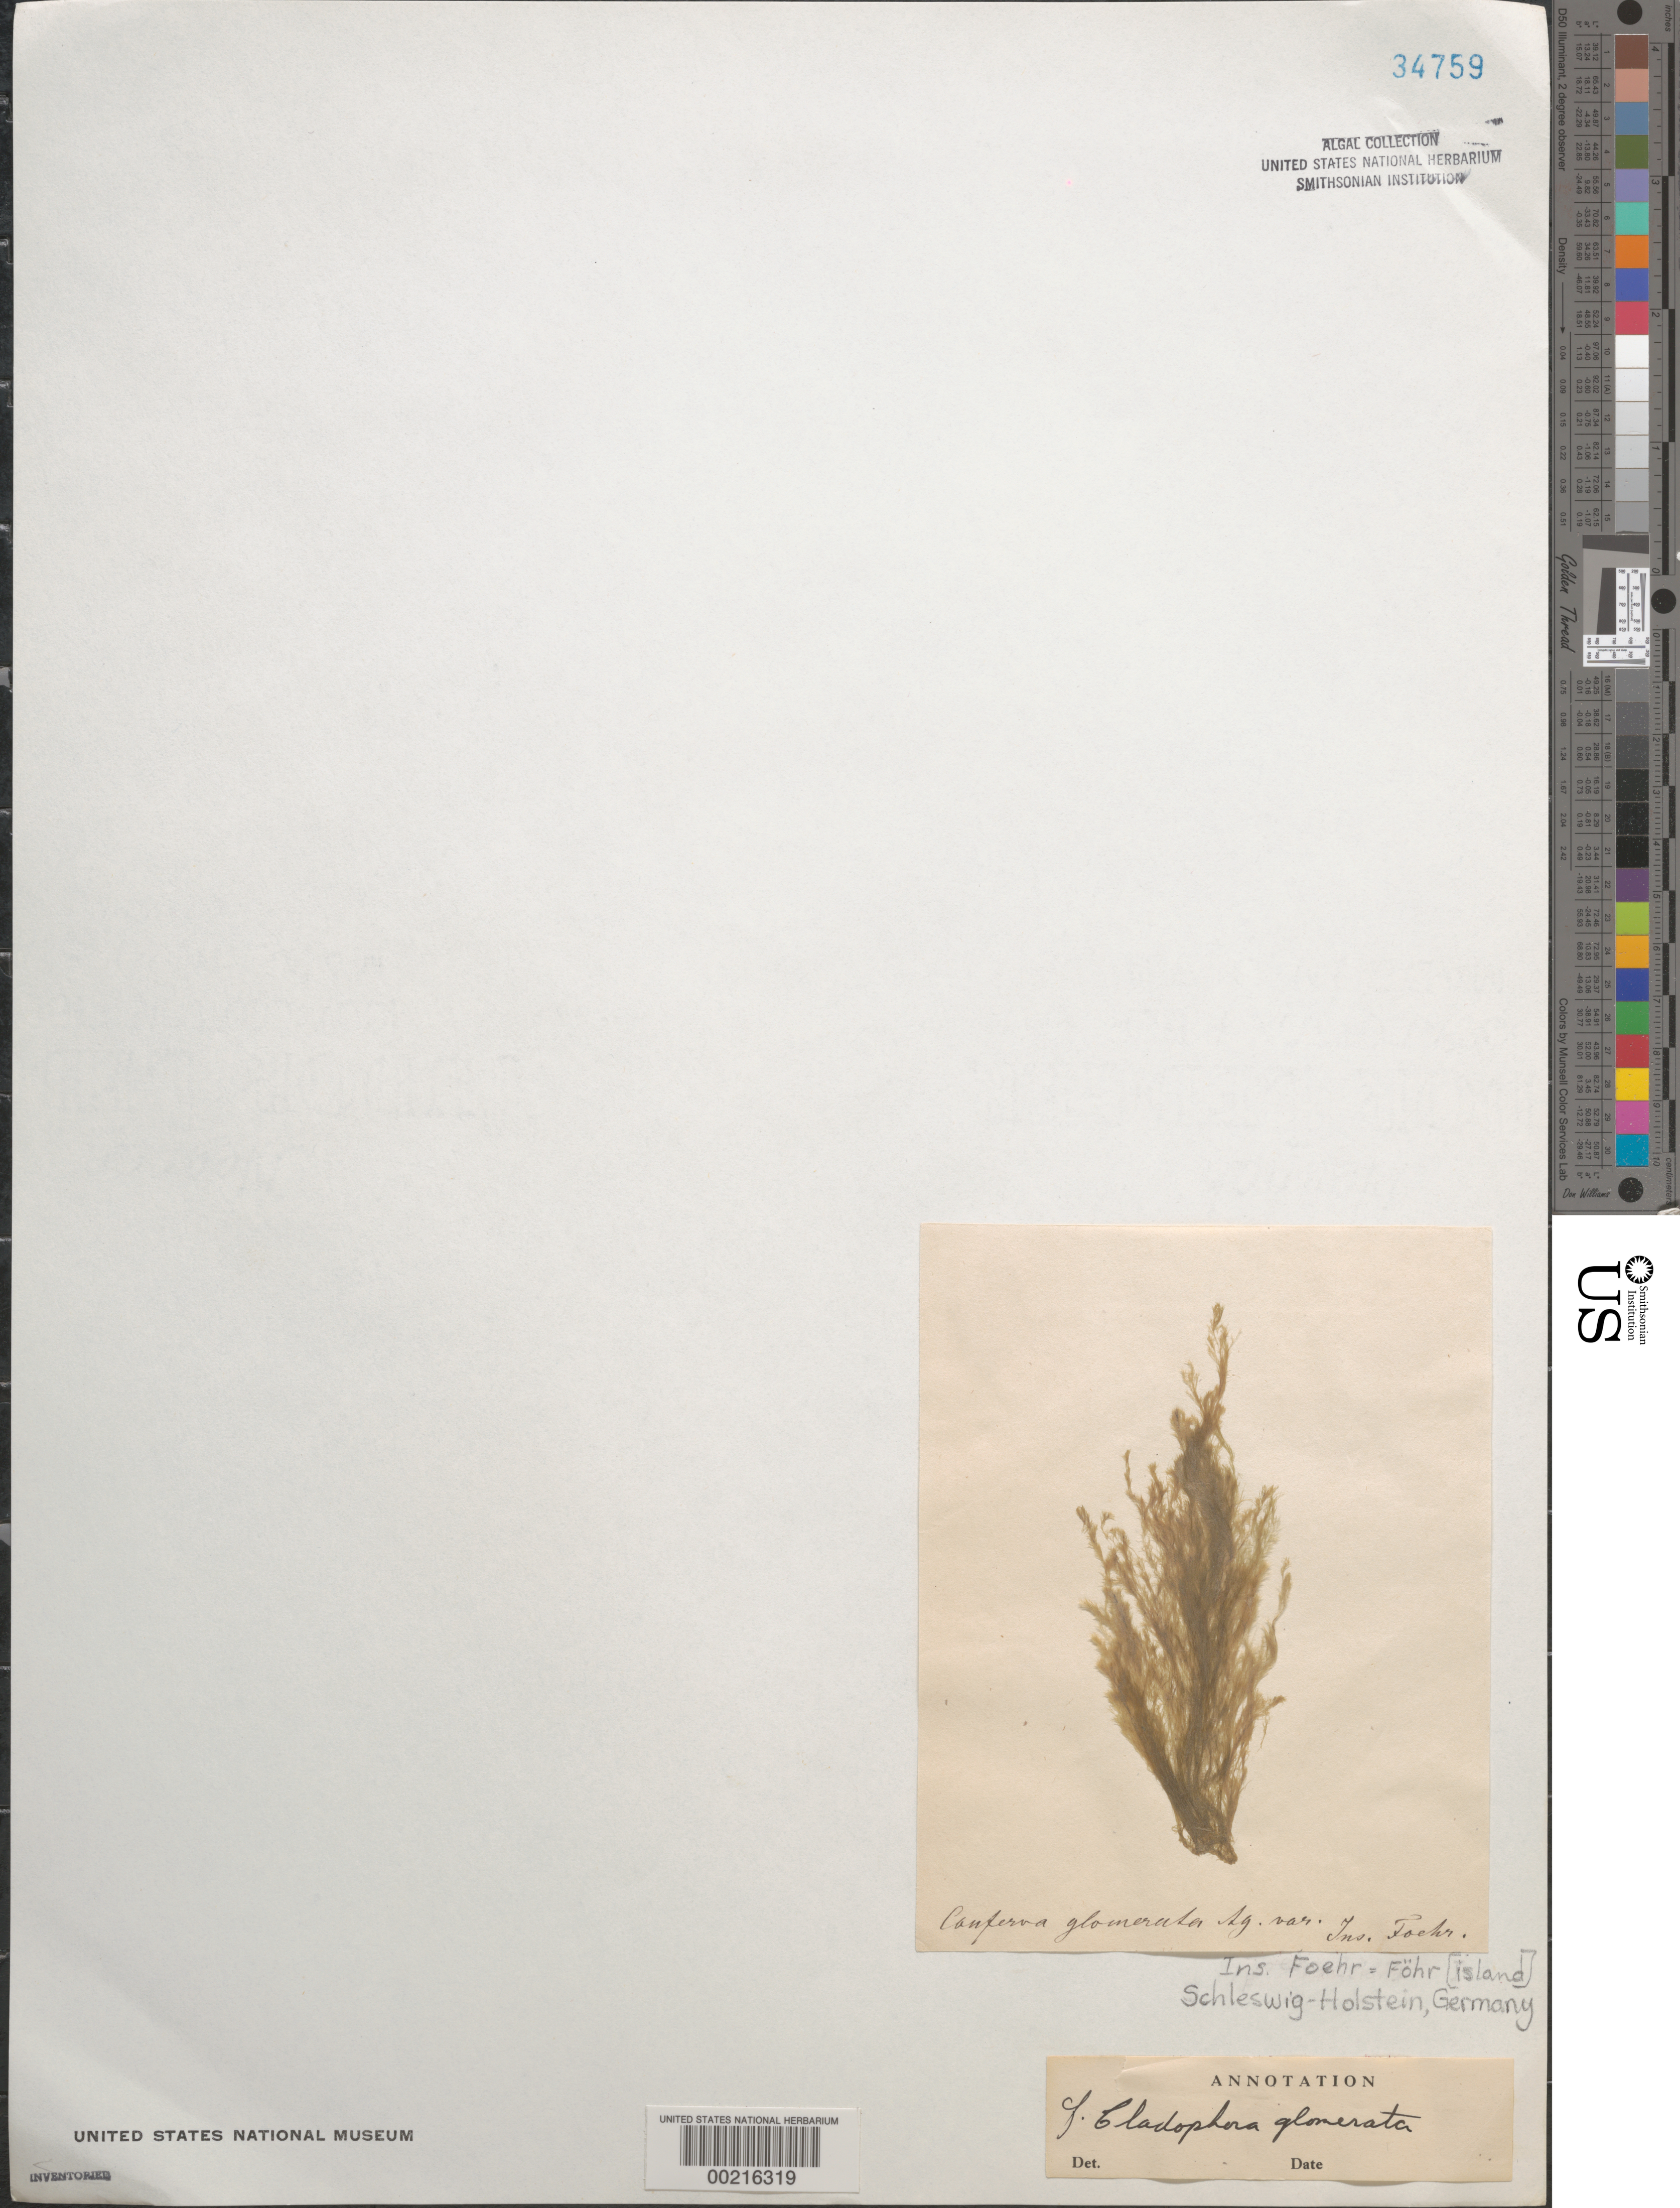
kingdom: Plantae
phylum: Chlorophyta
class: Ulvophyceae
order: Cladophorales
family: Cladophoraceae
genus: Cladophora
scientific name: Cladophora glomerata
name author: (L.) Kütz.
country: Germany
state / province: Schleswig-holstein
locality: Fohr (ins. foehr)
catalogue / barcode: US 34759